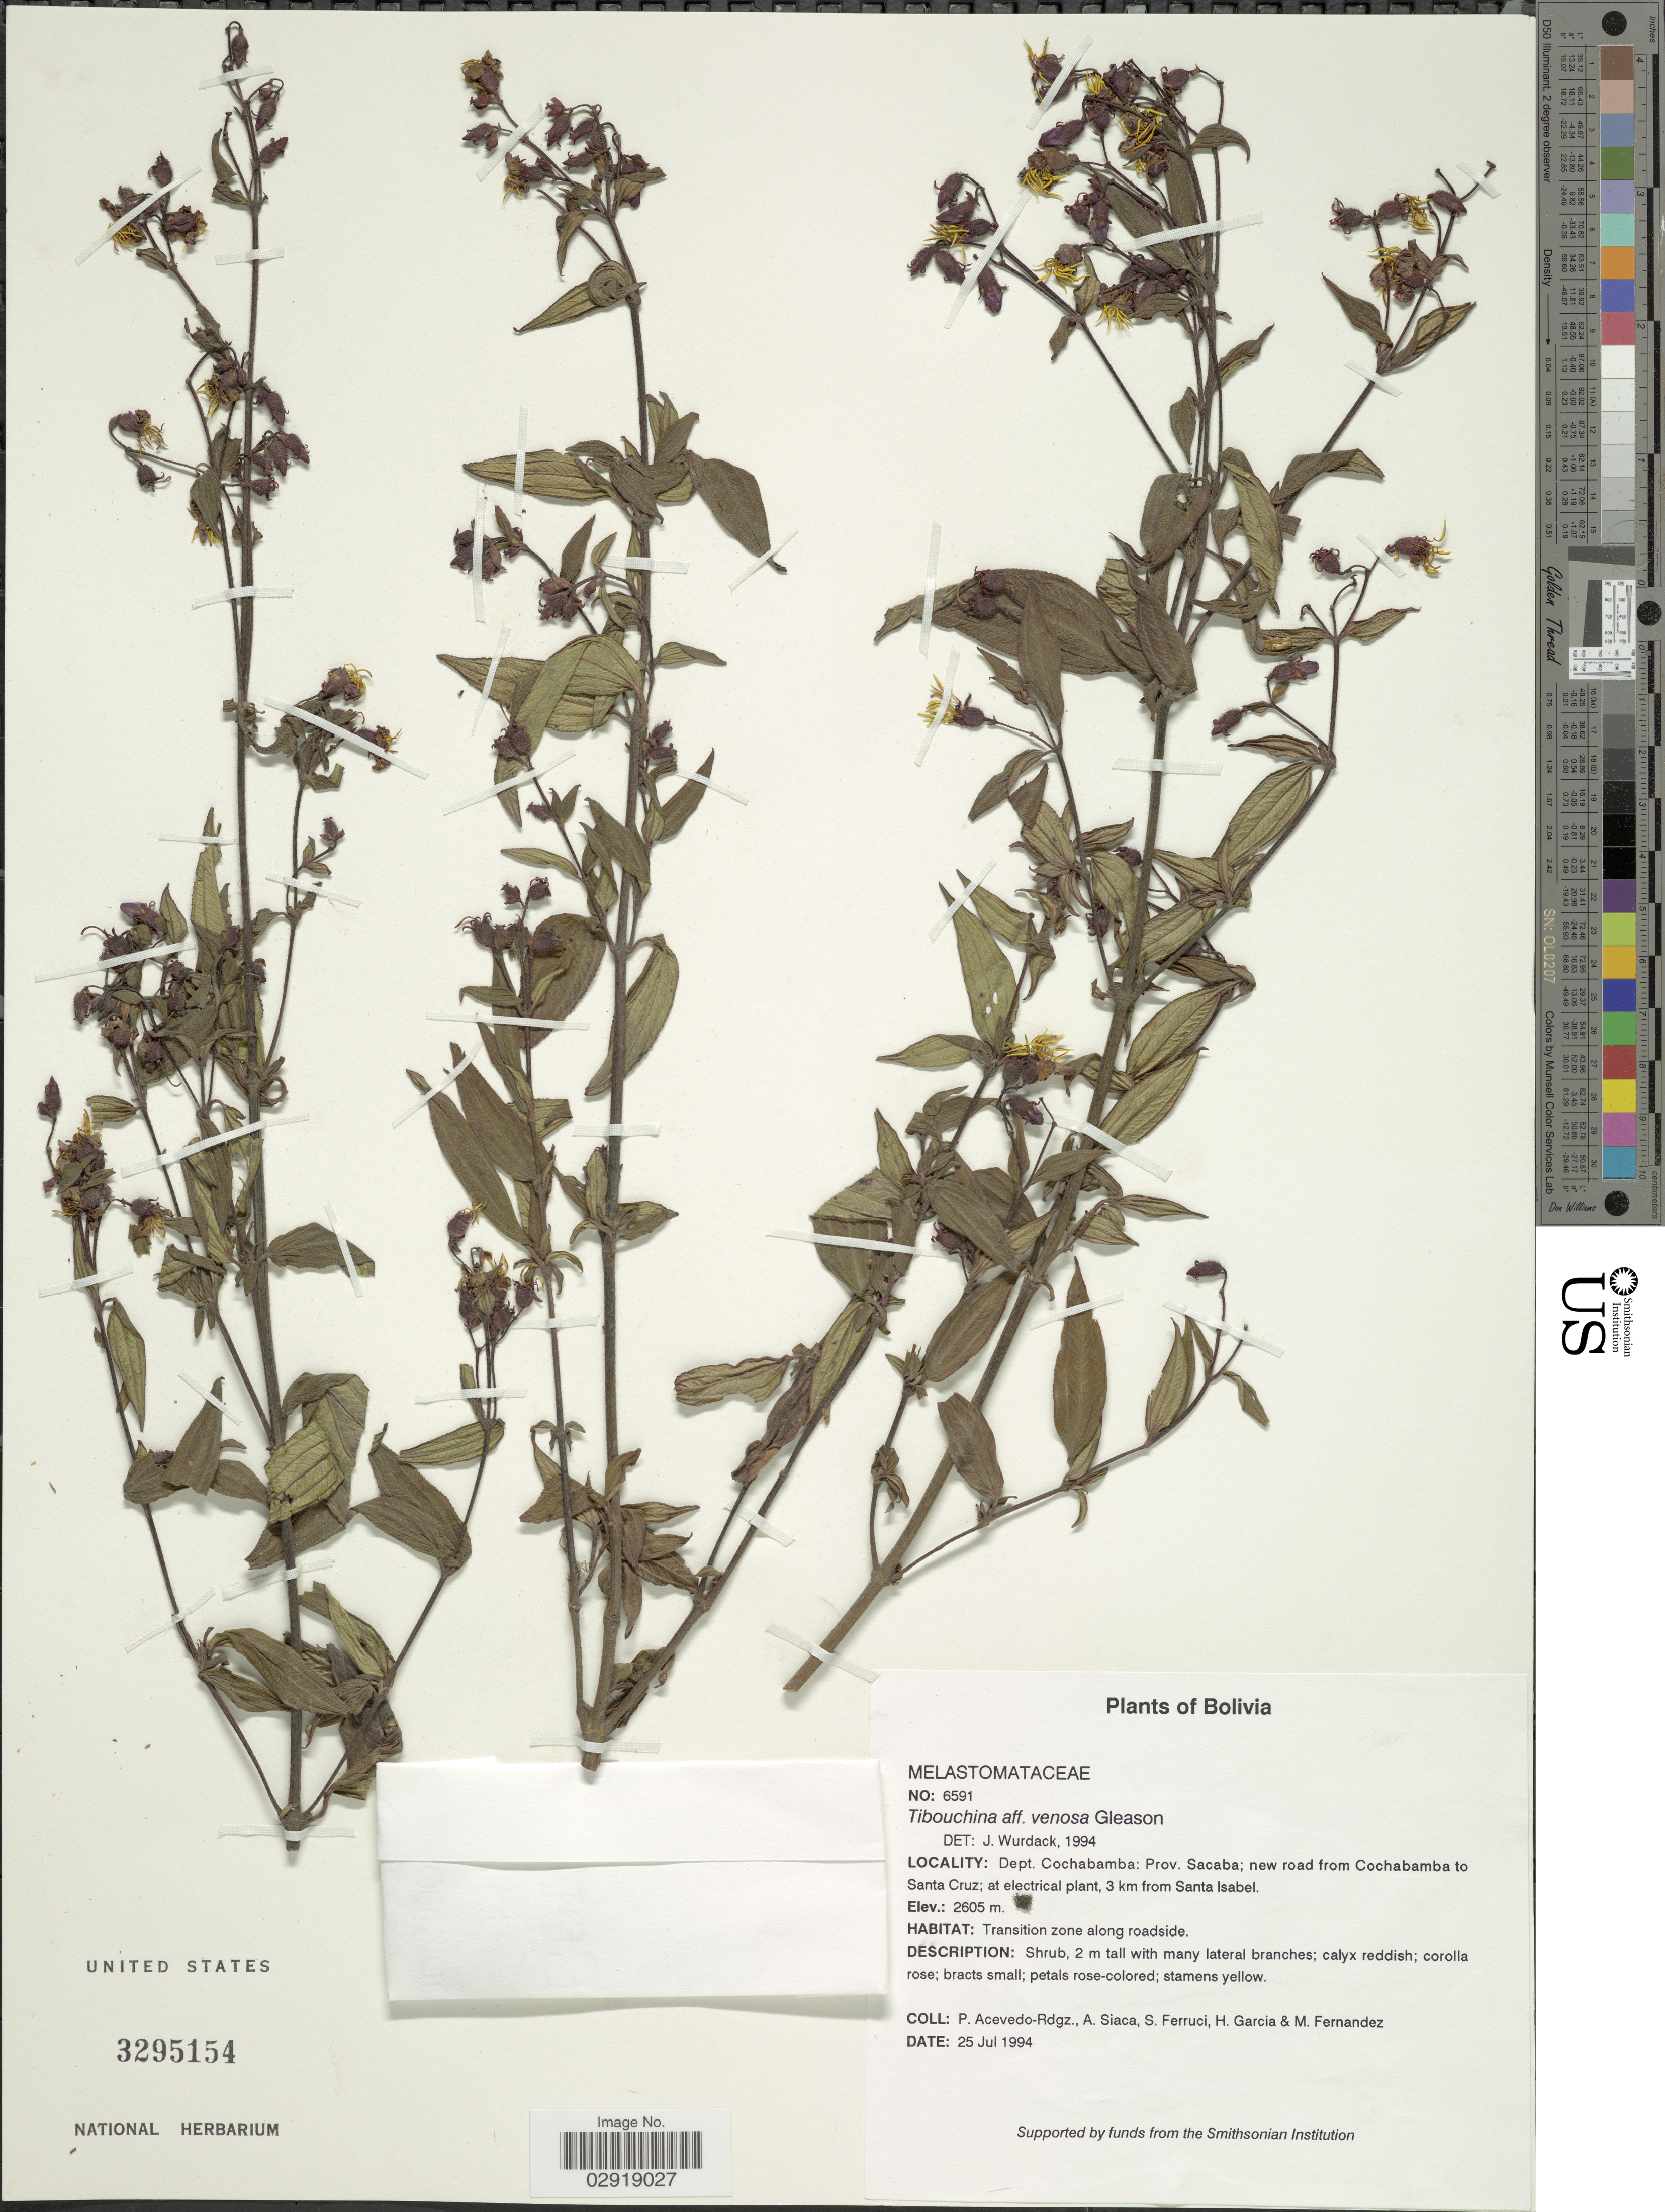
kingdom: Plantae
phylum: Tracheophyta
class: Magnoliopsida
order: Myrtales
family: Melastomataceae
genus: Chaetogastra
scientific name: Chaetogastra venosa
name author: (Gleason) P.J.F. Guim. & Michelang.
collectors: P. Acevedo-Rodr., A. Siaca, S. Ferruci, H. Garcia & M. Fernandez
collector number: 6591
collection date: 1994-07-25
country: Bolivia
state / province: Cochabamba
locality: Dept. Cochabamba: Prov. Sacaba; new road from Cochabamba to Santa Cruz; at electrical plant, 3 km from Santa Isabel. Transition zone along roadside.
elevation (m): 2605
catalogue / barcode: US 3295154